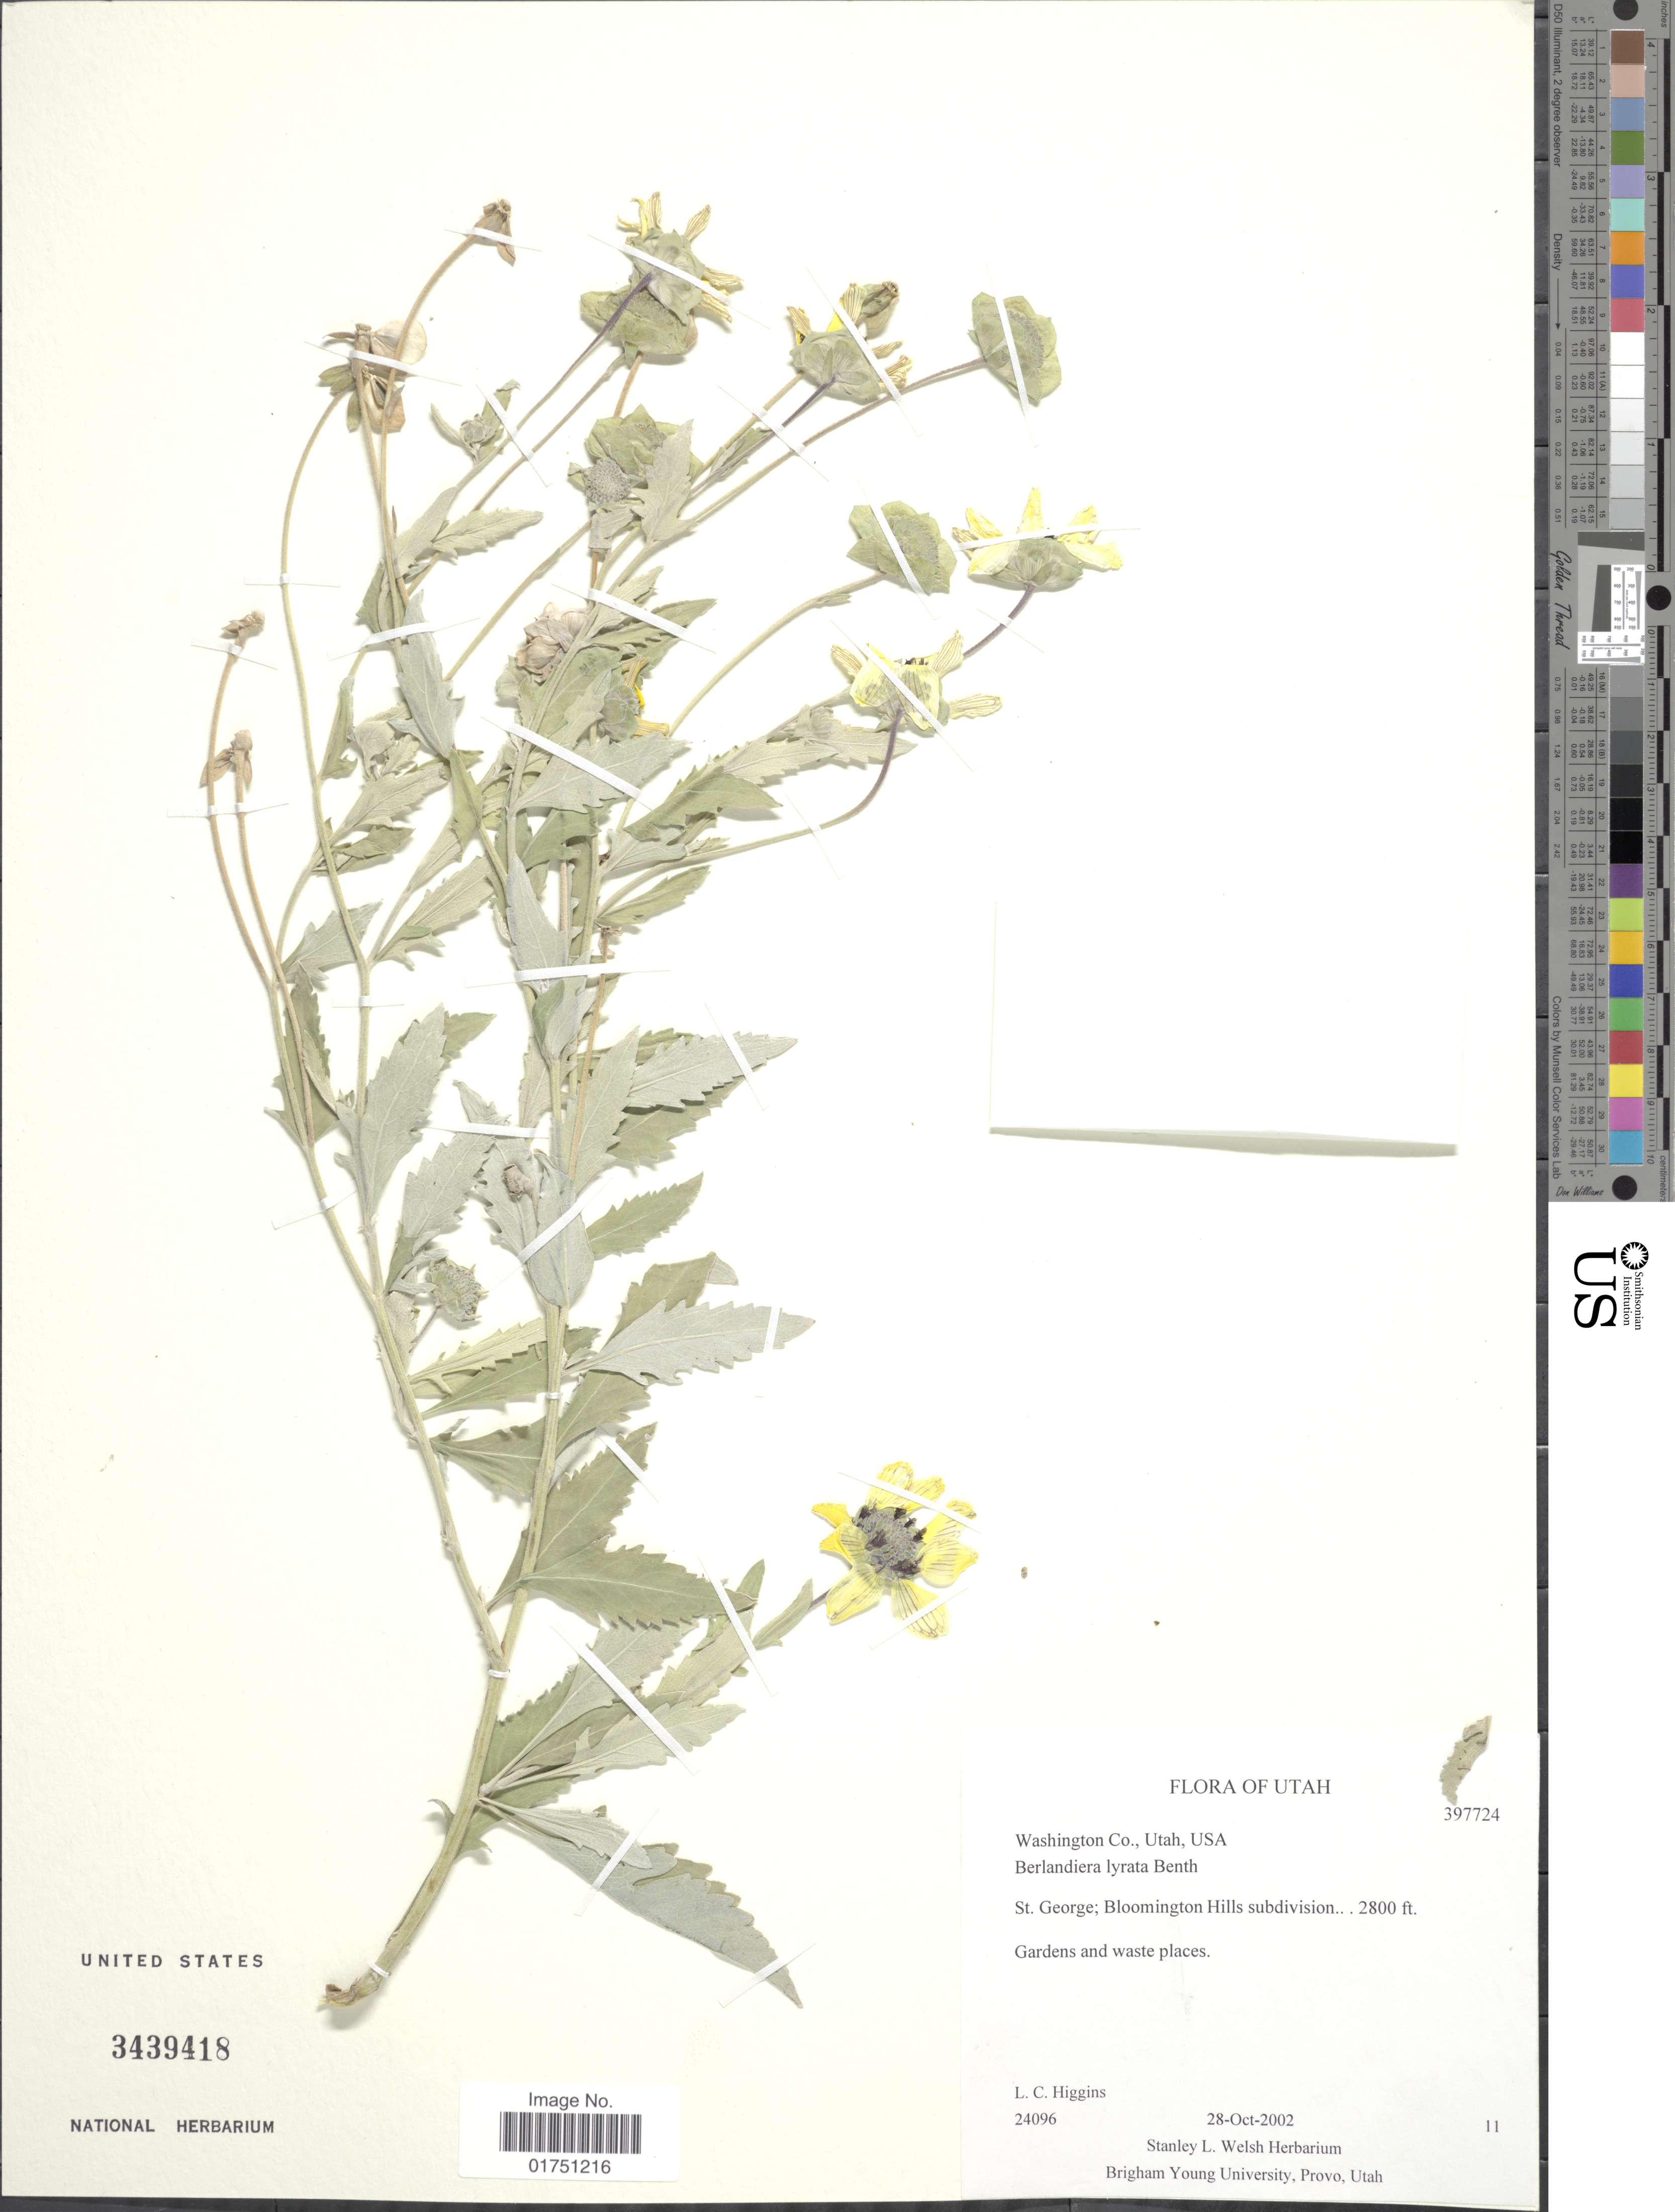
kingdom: Plantae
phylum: Tracheophyta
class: Magnoliopsida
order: Asterales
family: Asteraceae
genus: Berlandiera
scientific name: Berlandiera lyrata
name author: Benth.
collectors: L. Higgins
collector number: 24096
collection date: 2002-10-28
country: United States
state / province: Utah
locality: Washington Co., Utah, USA. St. George; Bloomington Hills subdivision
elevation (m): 853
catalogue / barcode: US 3439418